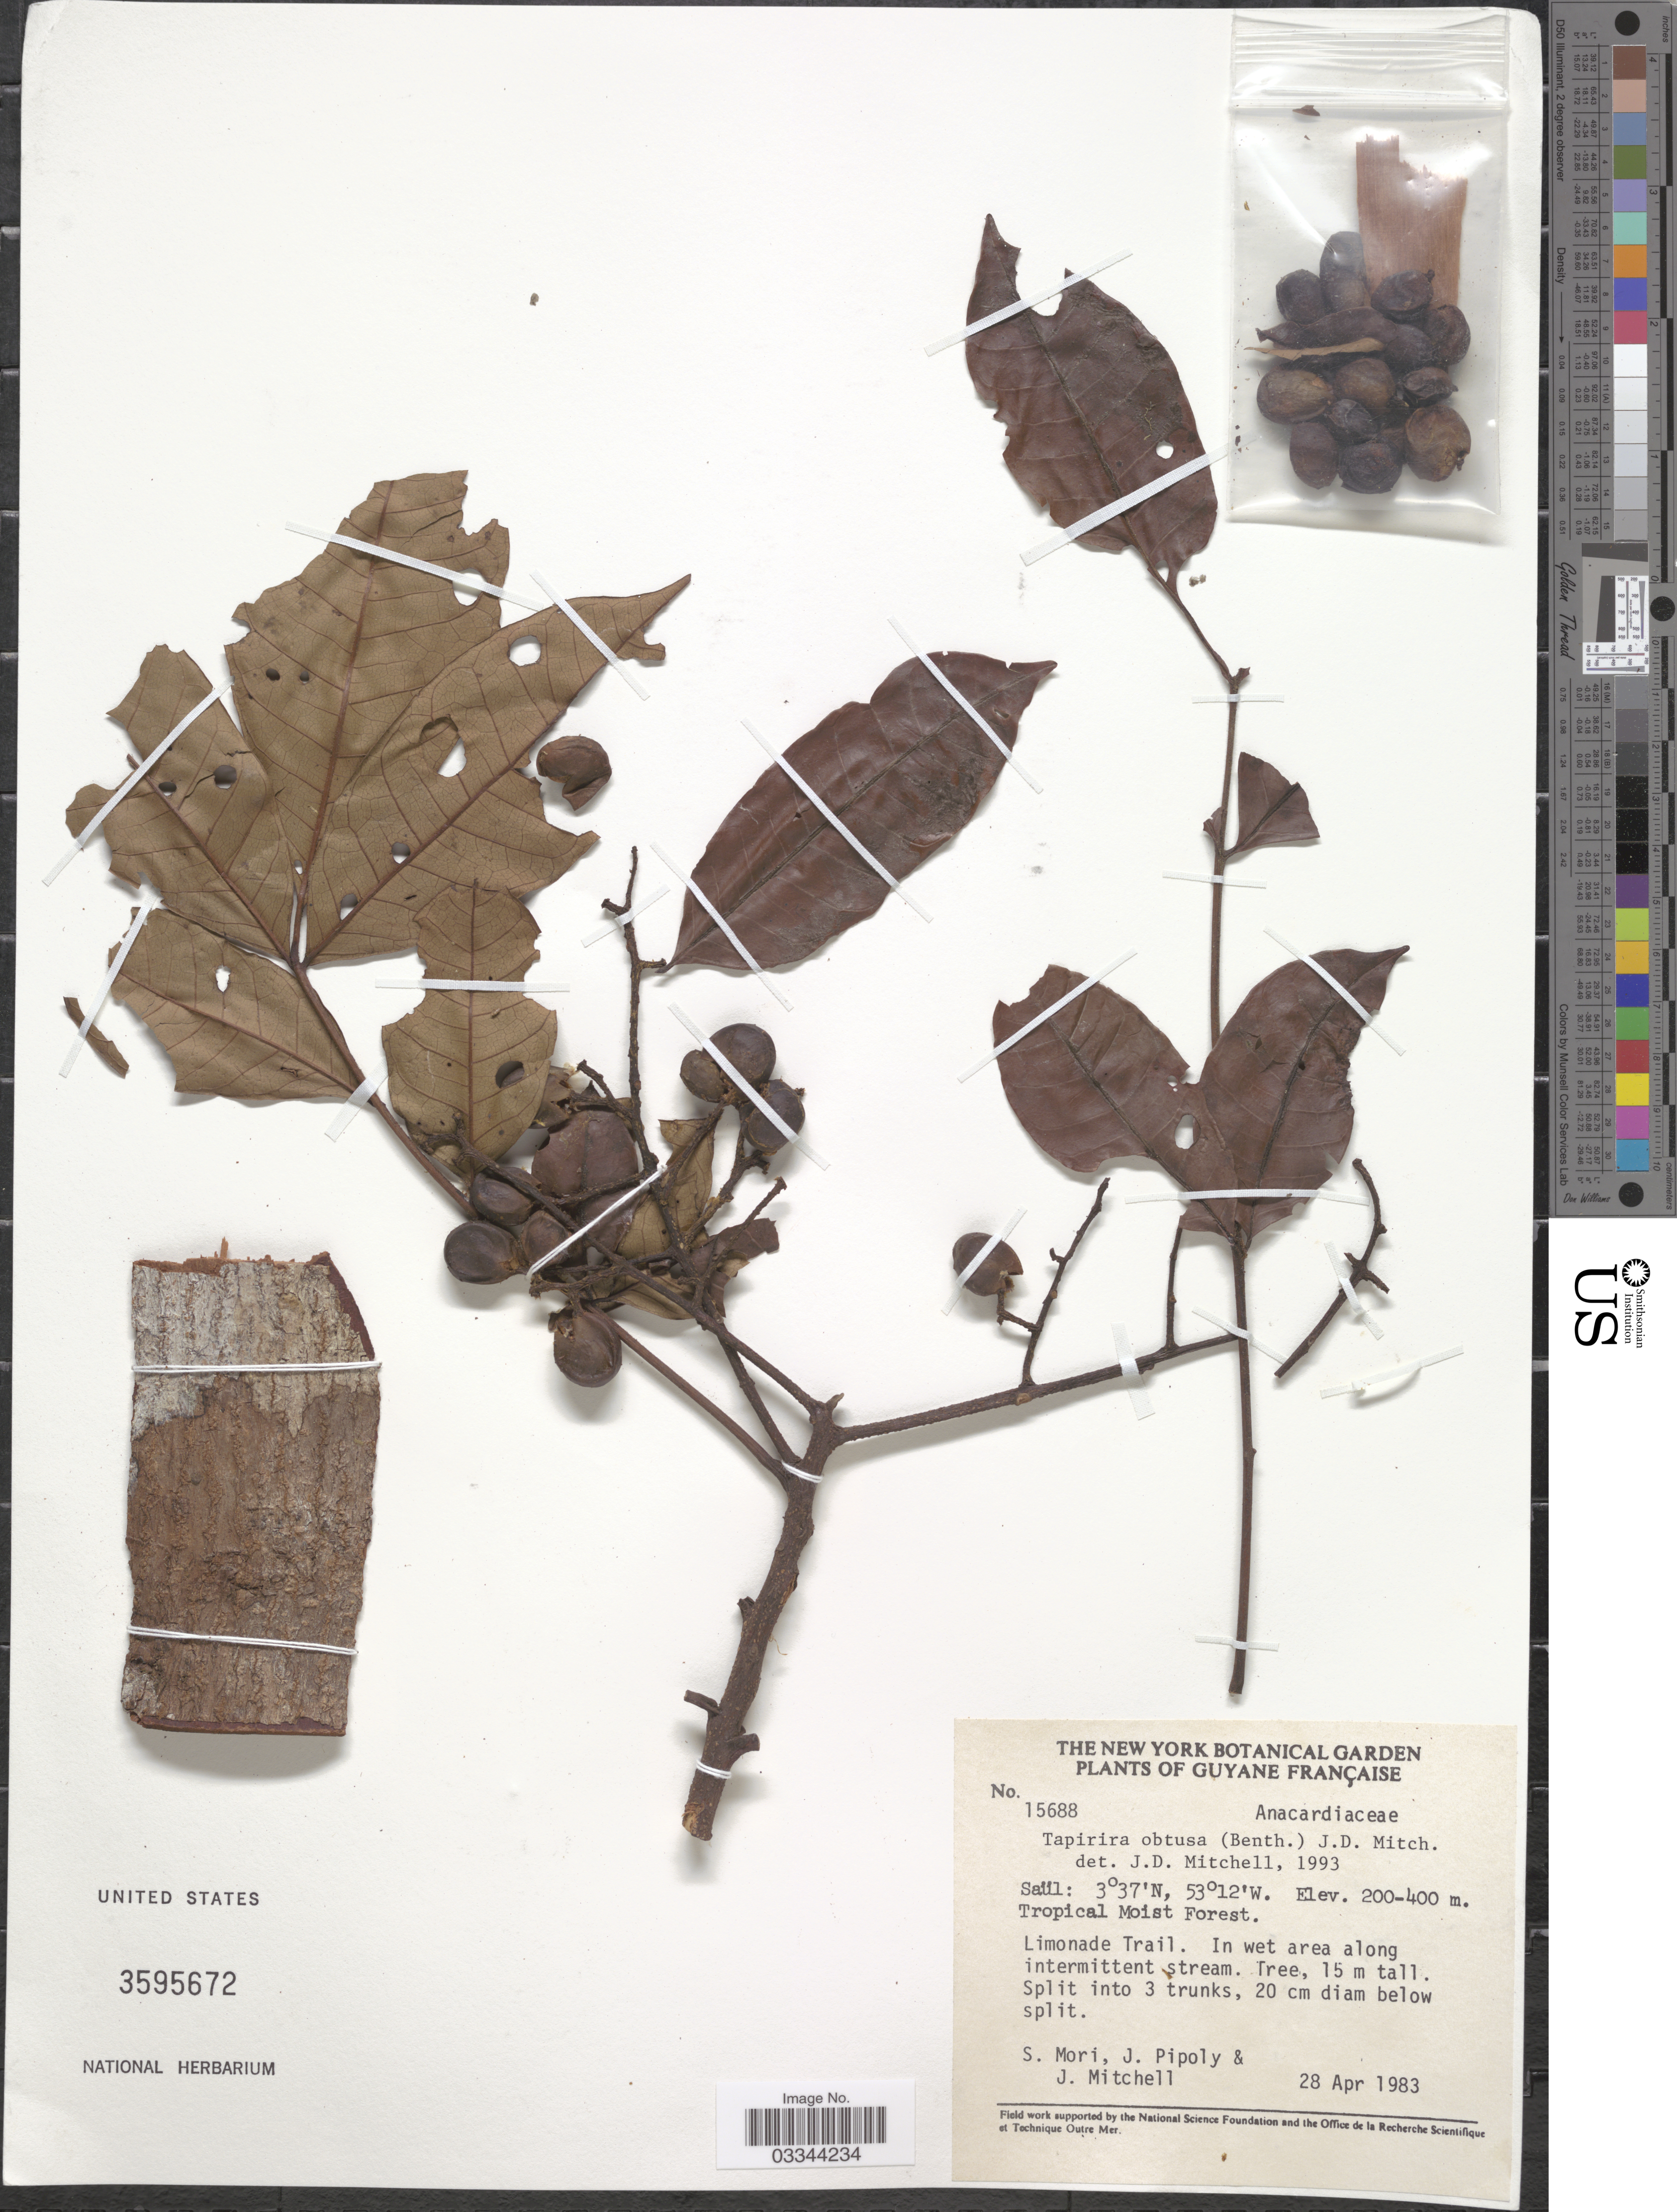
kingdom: Plantae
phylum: Tracheophyta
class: Magnoliopsida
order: Sapindales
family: Anacardiaceae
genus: Tapirira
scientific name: Tapirira obtusa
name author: (Benth.) J.D. Mitch.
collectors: S. Mori, J. J. Pipoly & J. Mitchell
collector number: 15688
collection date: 1983-04-28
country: French Guiana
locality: Saül. Limonade Trail. In wet area along intermittent stream.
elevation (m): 200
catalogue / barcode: US 3595672